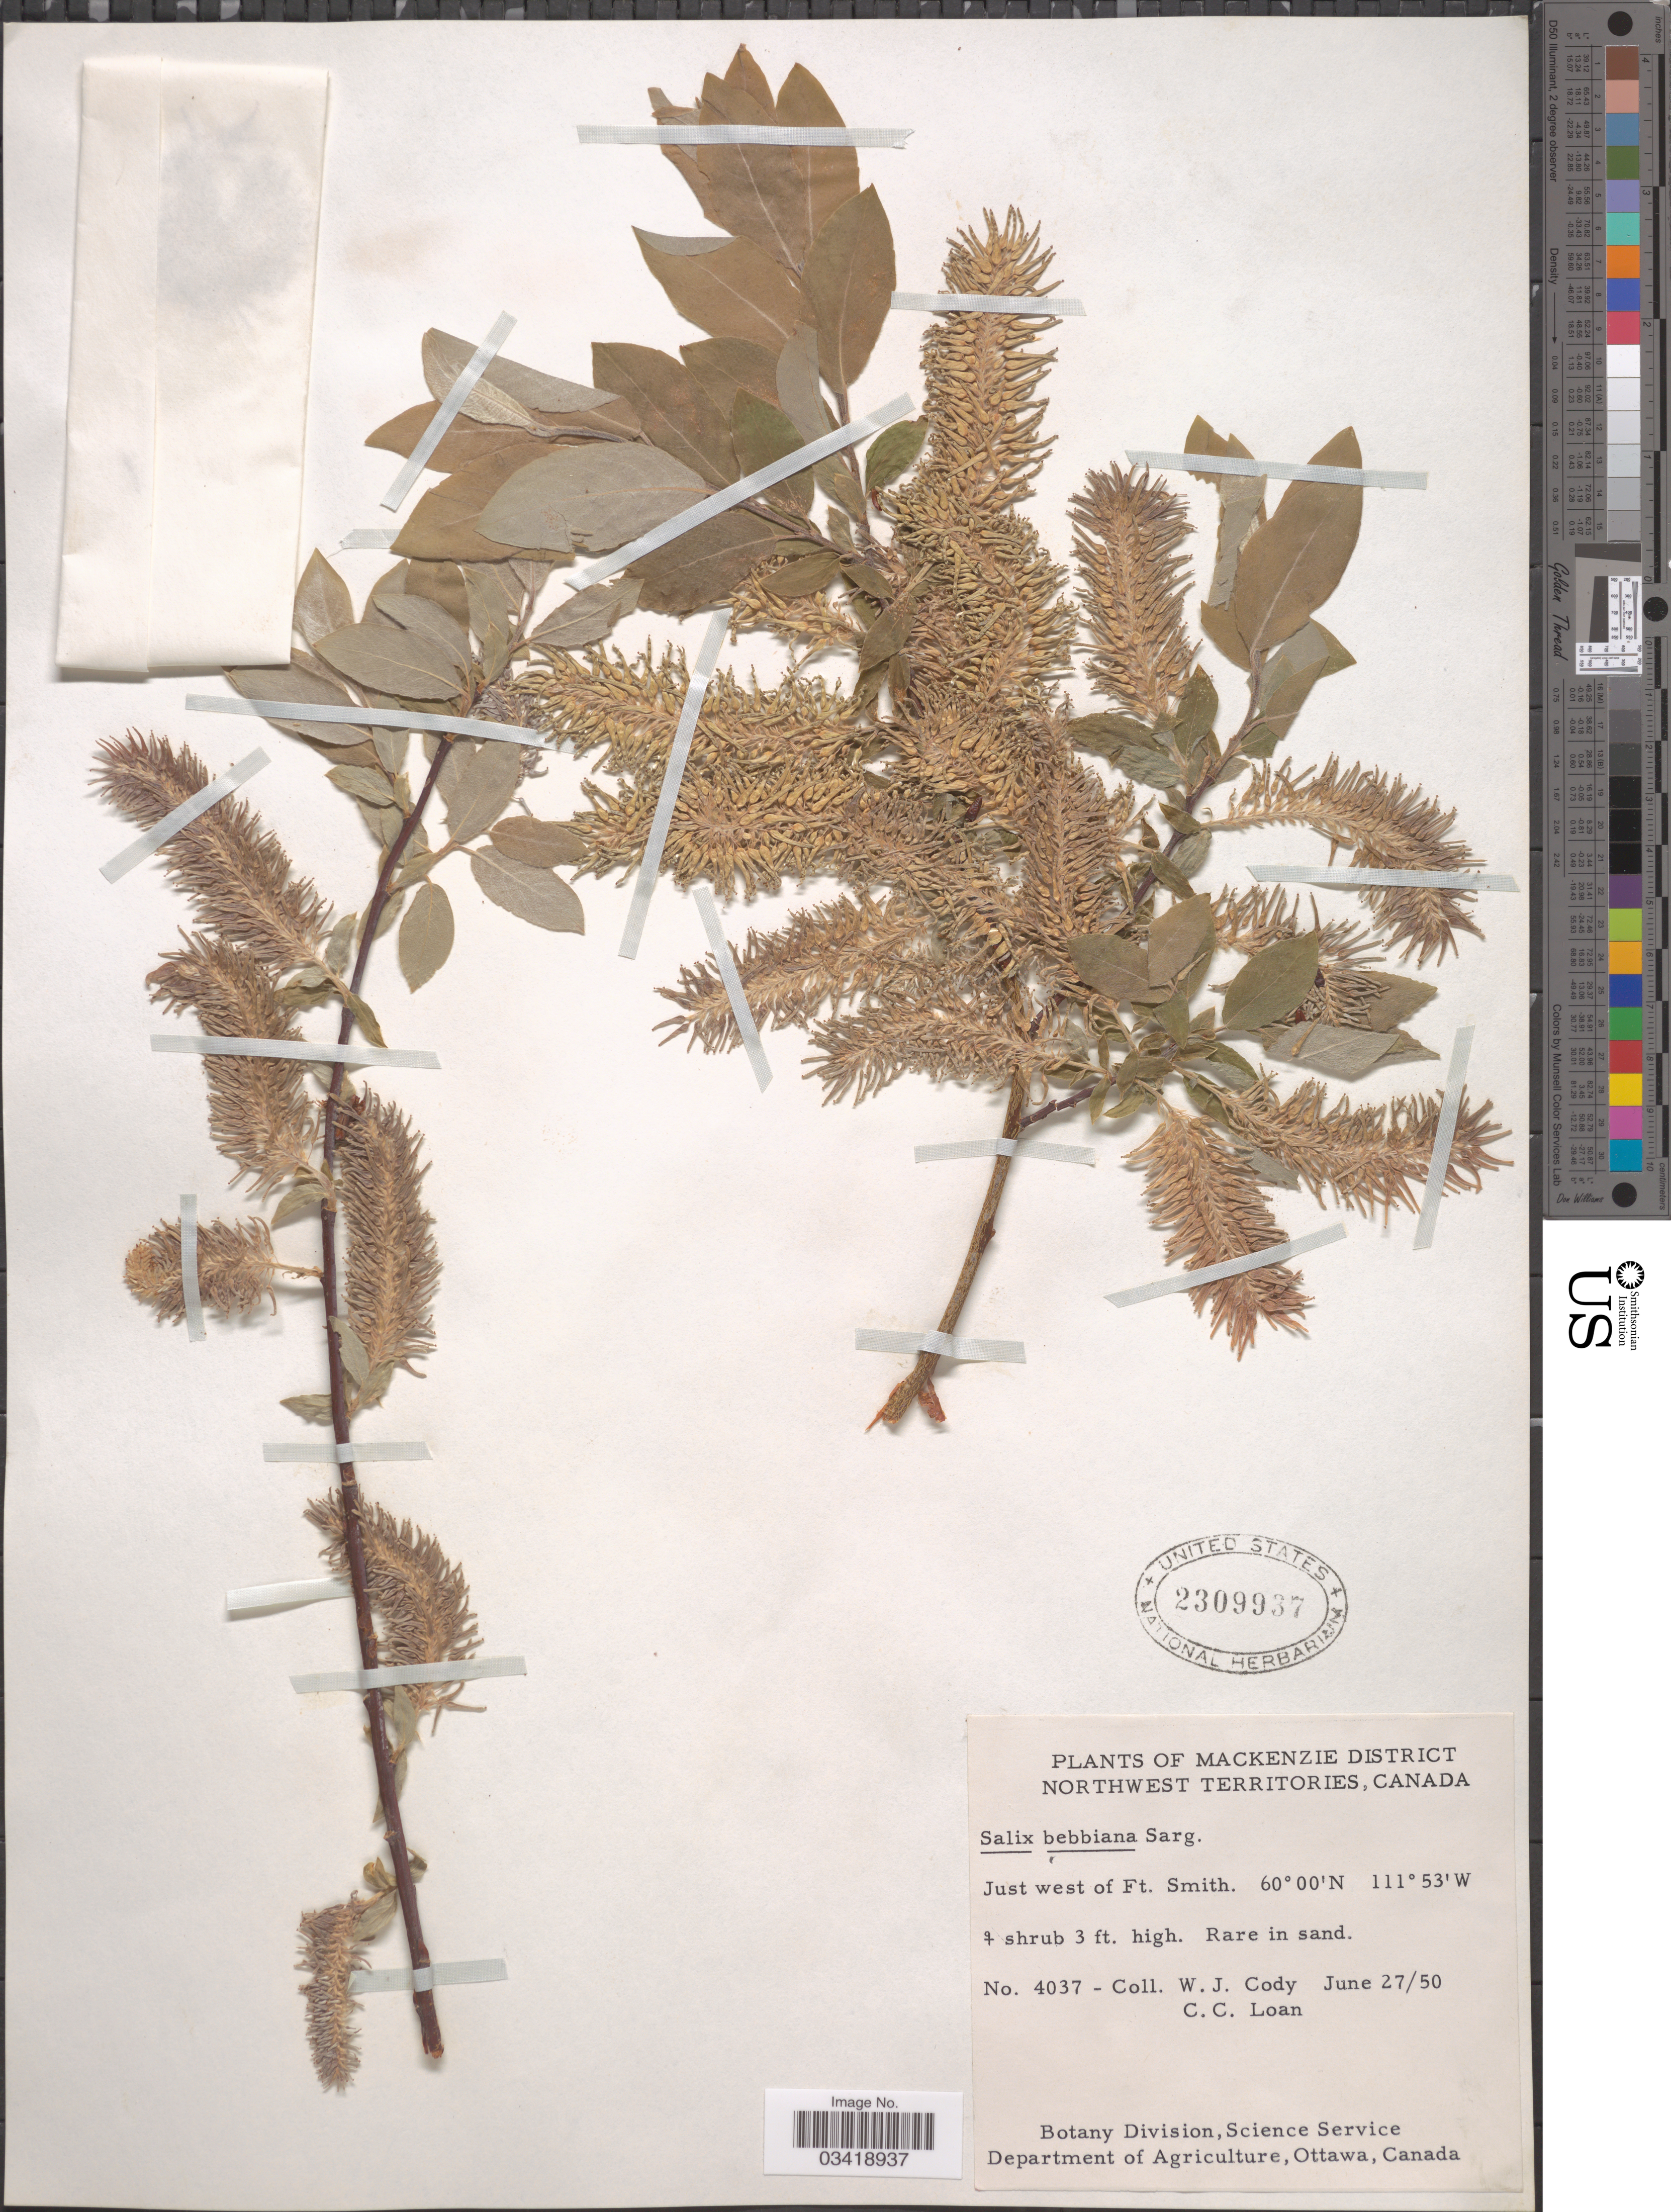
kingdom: Plantae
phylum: Tracheophyta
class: Magnoliopsida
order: Malpighiales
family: Salicaceae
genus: Salix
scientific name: Salix bebbiana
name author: Sarg.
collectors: W. Cody & C. Loan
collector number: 4037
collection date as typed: Transcribed d/m/y: 27/6/50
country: Canada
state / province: Northwest Territories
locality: Mackenzie District. Just west of Ft. Smith.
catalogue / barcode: US 2309937